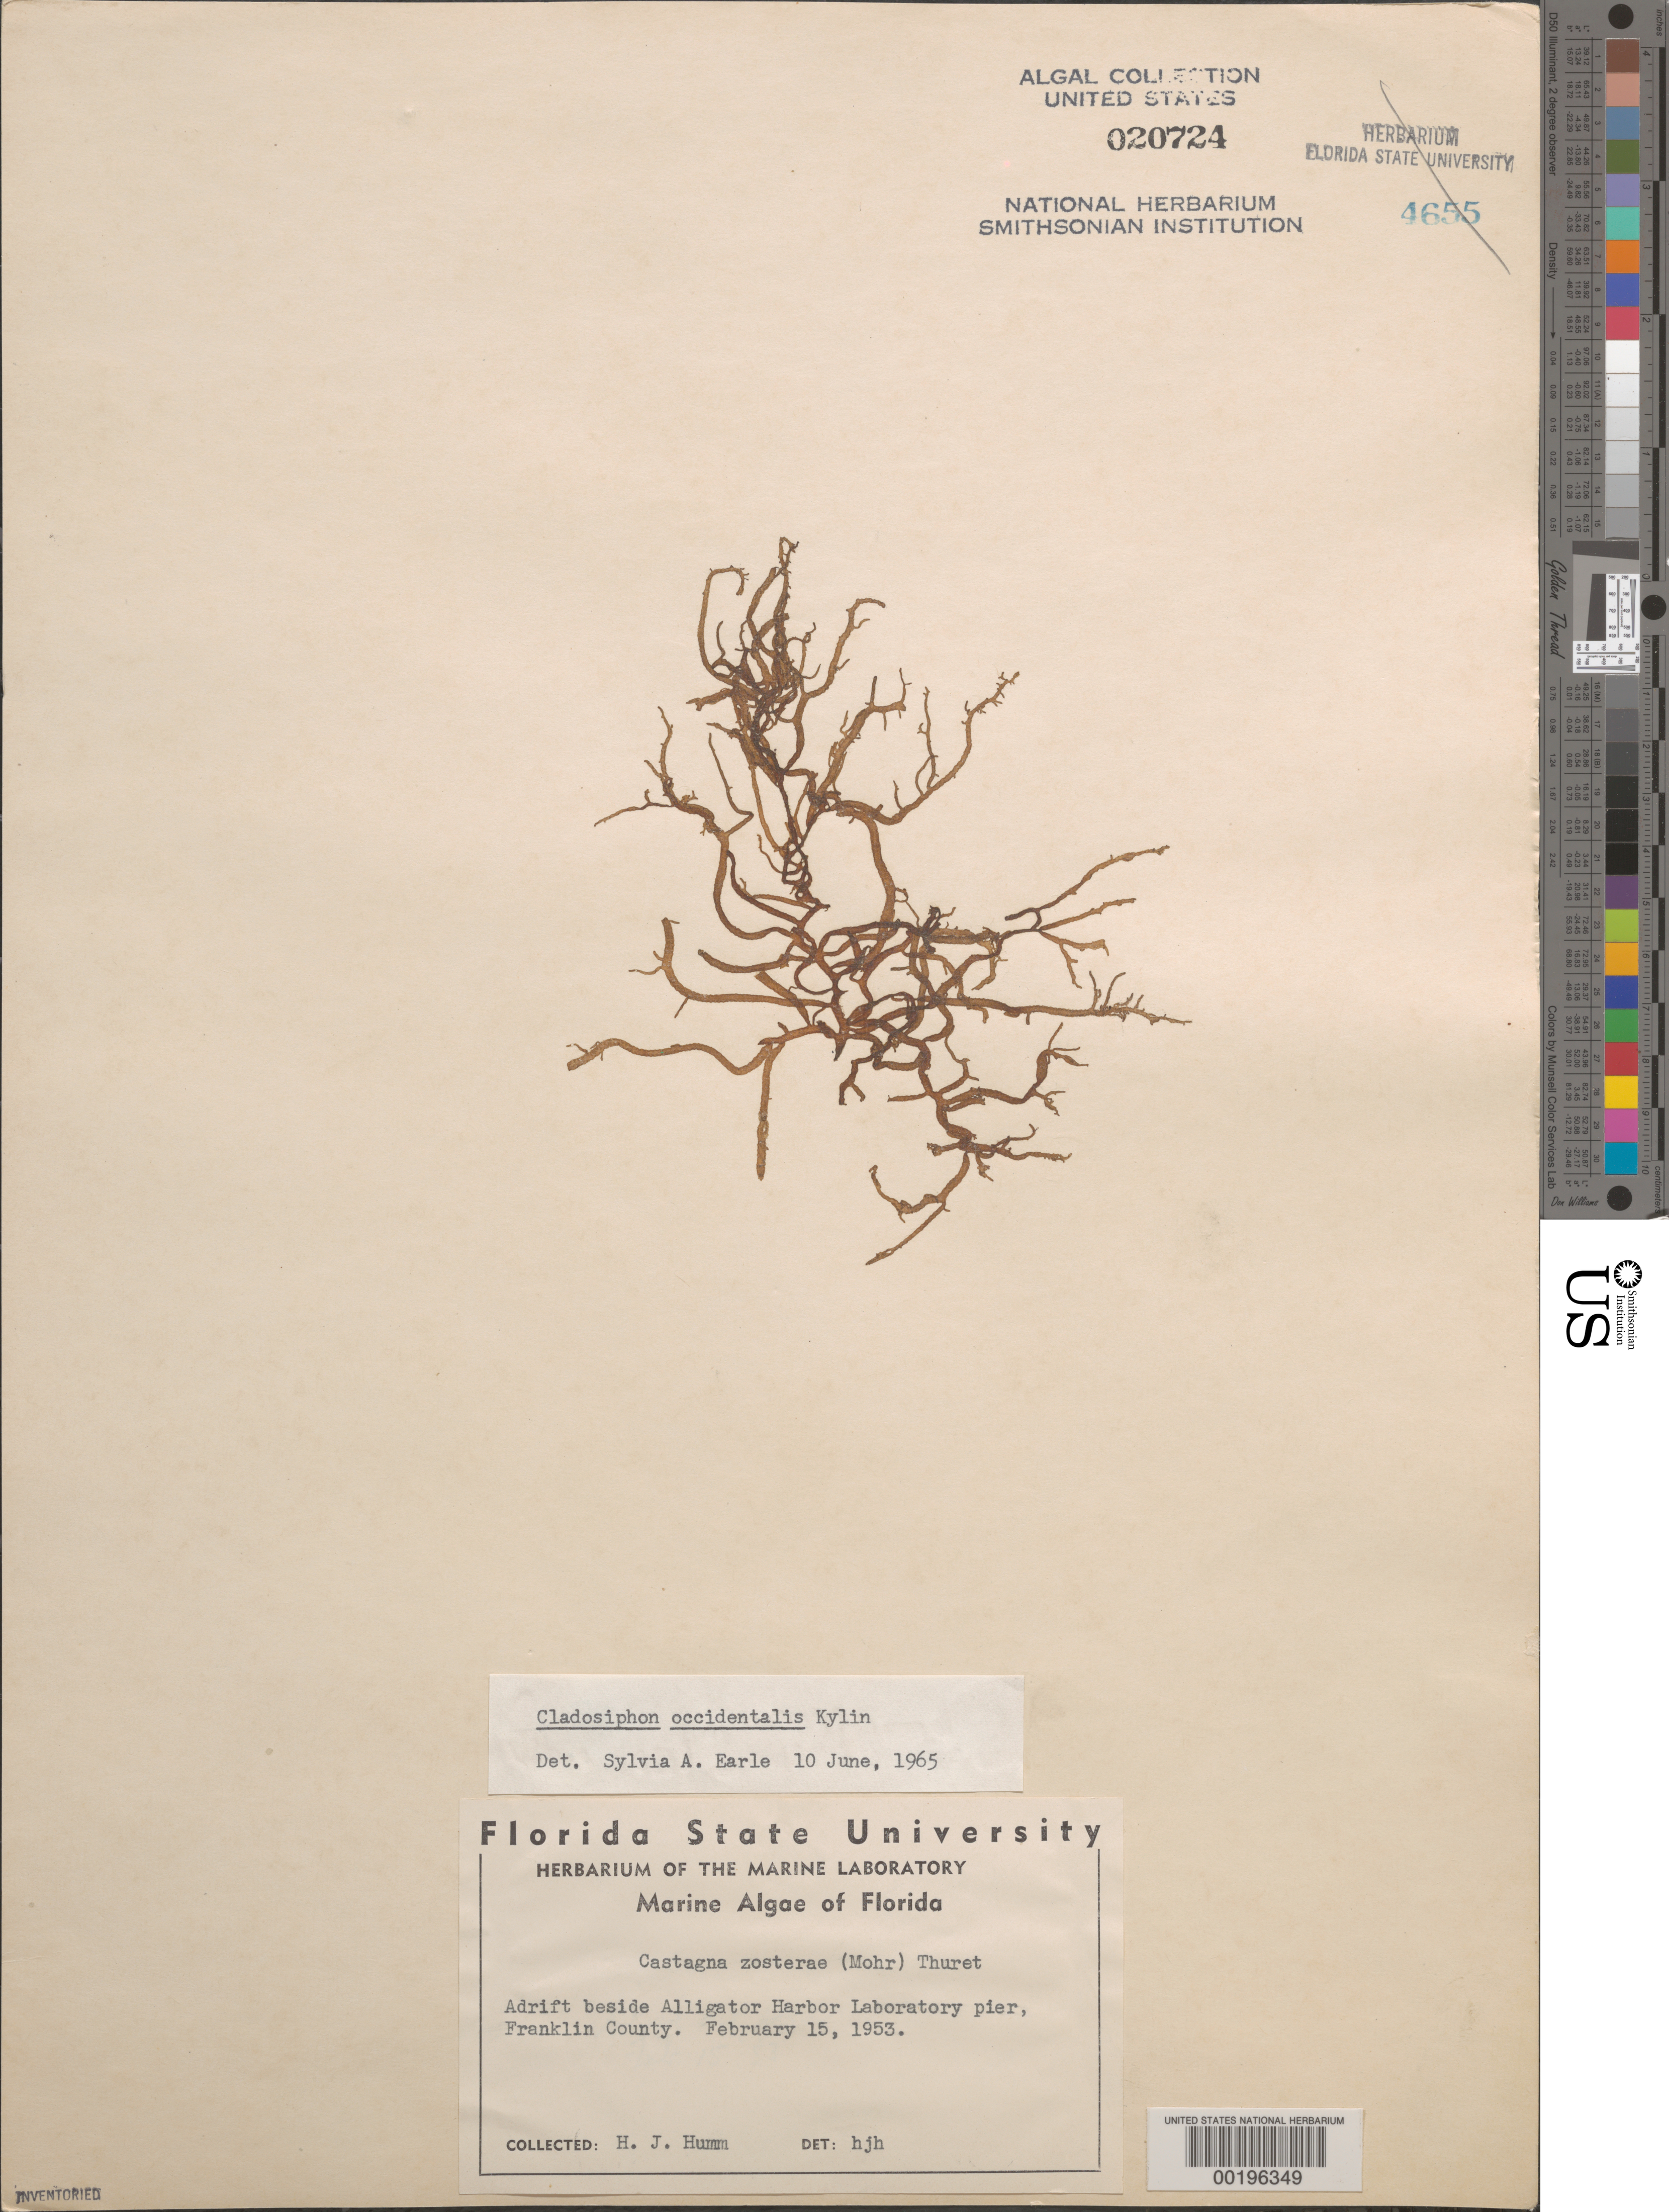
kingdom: Chromista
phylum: Ochrophyta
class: Phaeophyceae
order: Ectocarpales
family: Chordariaceae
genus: Cladosiphon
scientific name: Cladosiphon occidentalis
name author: Kylin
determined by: Earle, S. A.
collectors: H. J. Humm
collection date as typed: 15 Feb 1953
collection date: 1953-02-15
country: United States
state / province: Florida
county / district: Franklin County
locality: Near Alligator Harbor marine laboratory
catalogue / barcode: US 20724